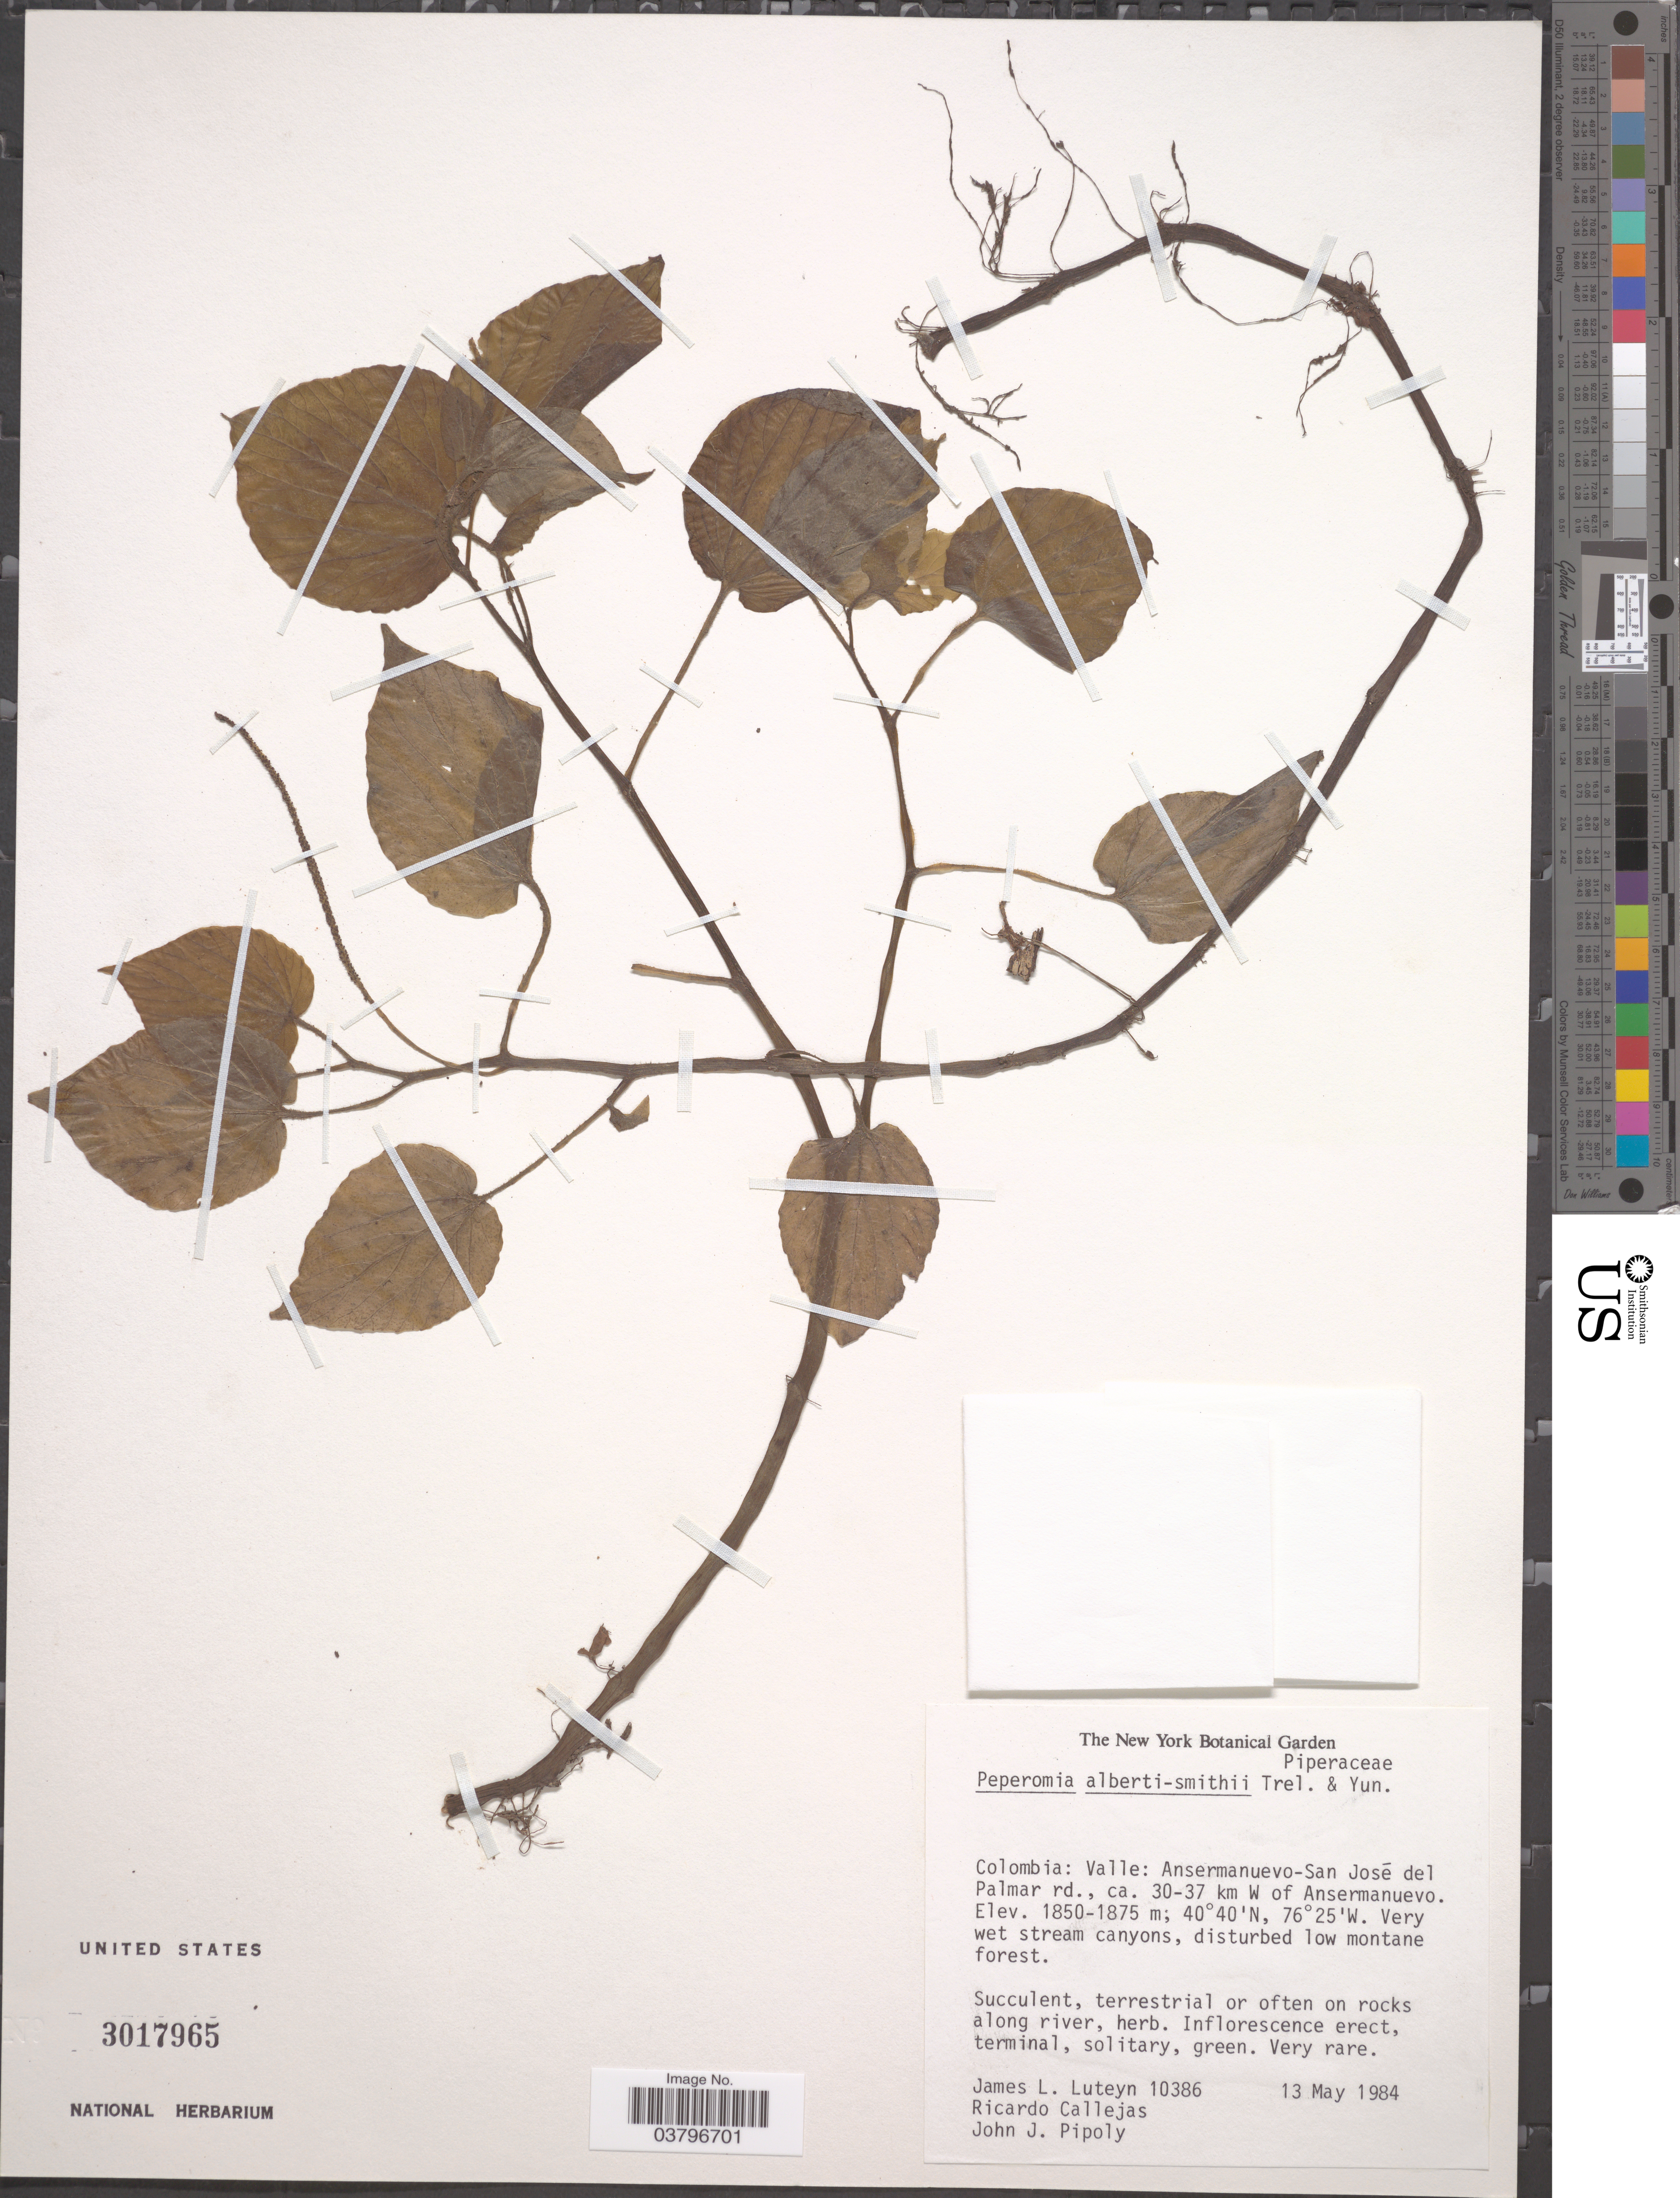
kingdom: Plantae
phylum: Tracheophyta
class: Magnoliopsida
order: Piperales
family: Piperaceae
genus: Peperomia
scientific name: Peperomia sp. nov.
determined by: Jiménez, José Estaban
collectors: J. Luteyn, R. Callejas & J. J. Pipoly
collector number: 10386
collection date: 1984-05-13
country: Colombia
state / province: Valle del Cauca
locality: Valle: Ansermanuevo-San José del Palmar rd., ca. 30-37 km W of Ansermanuevo.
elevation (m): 1850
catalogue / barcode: US 3017965